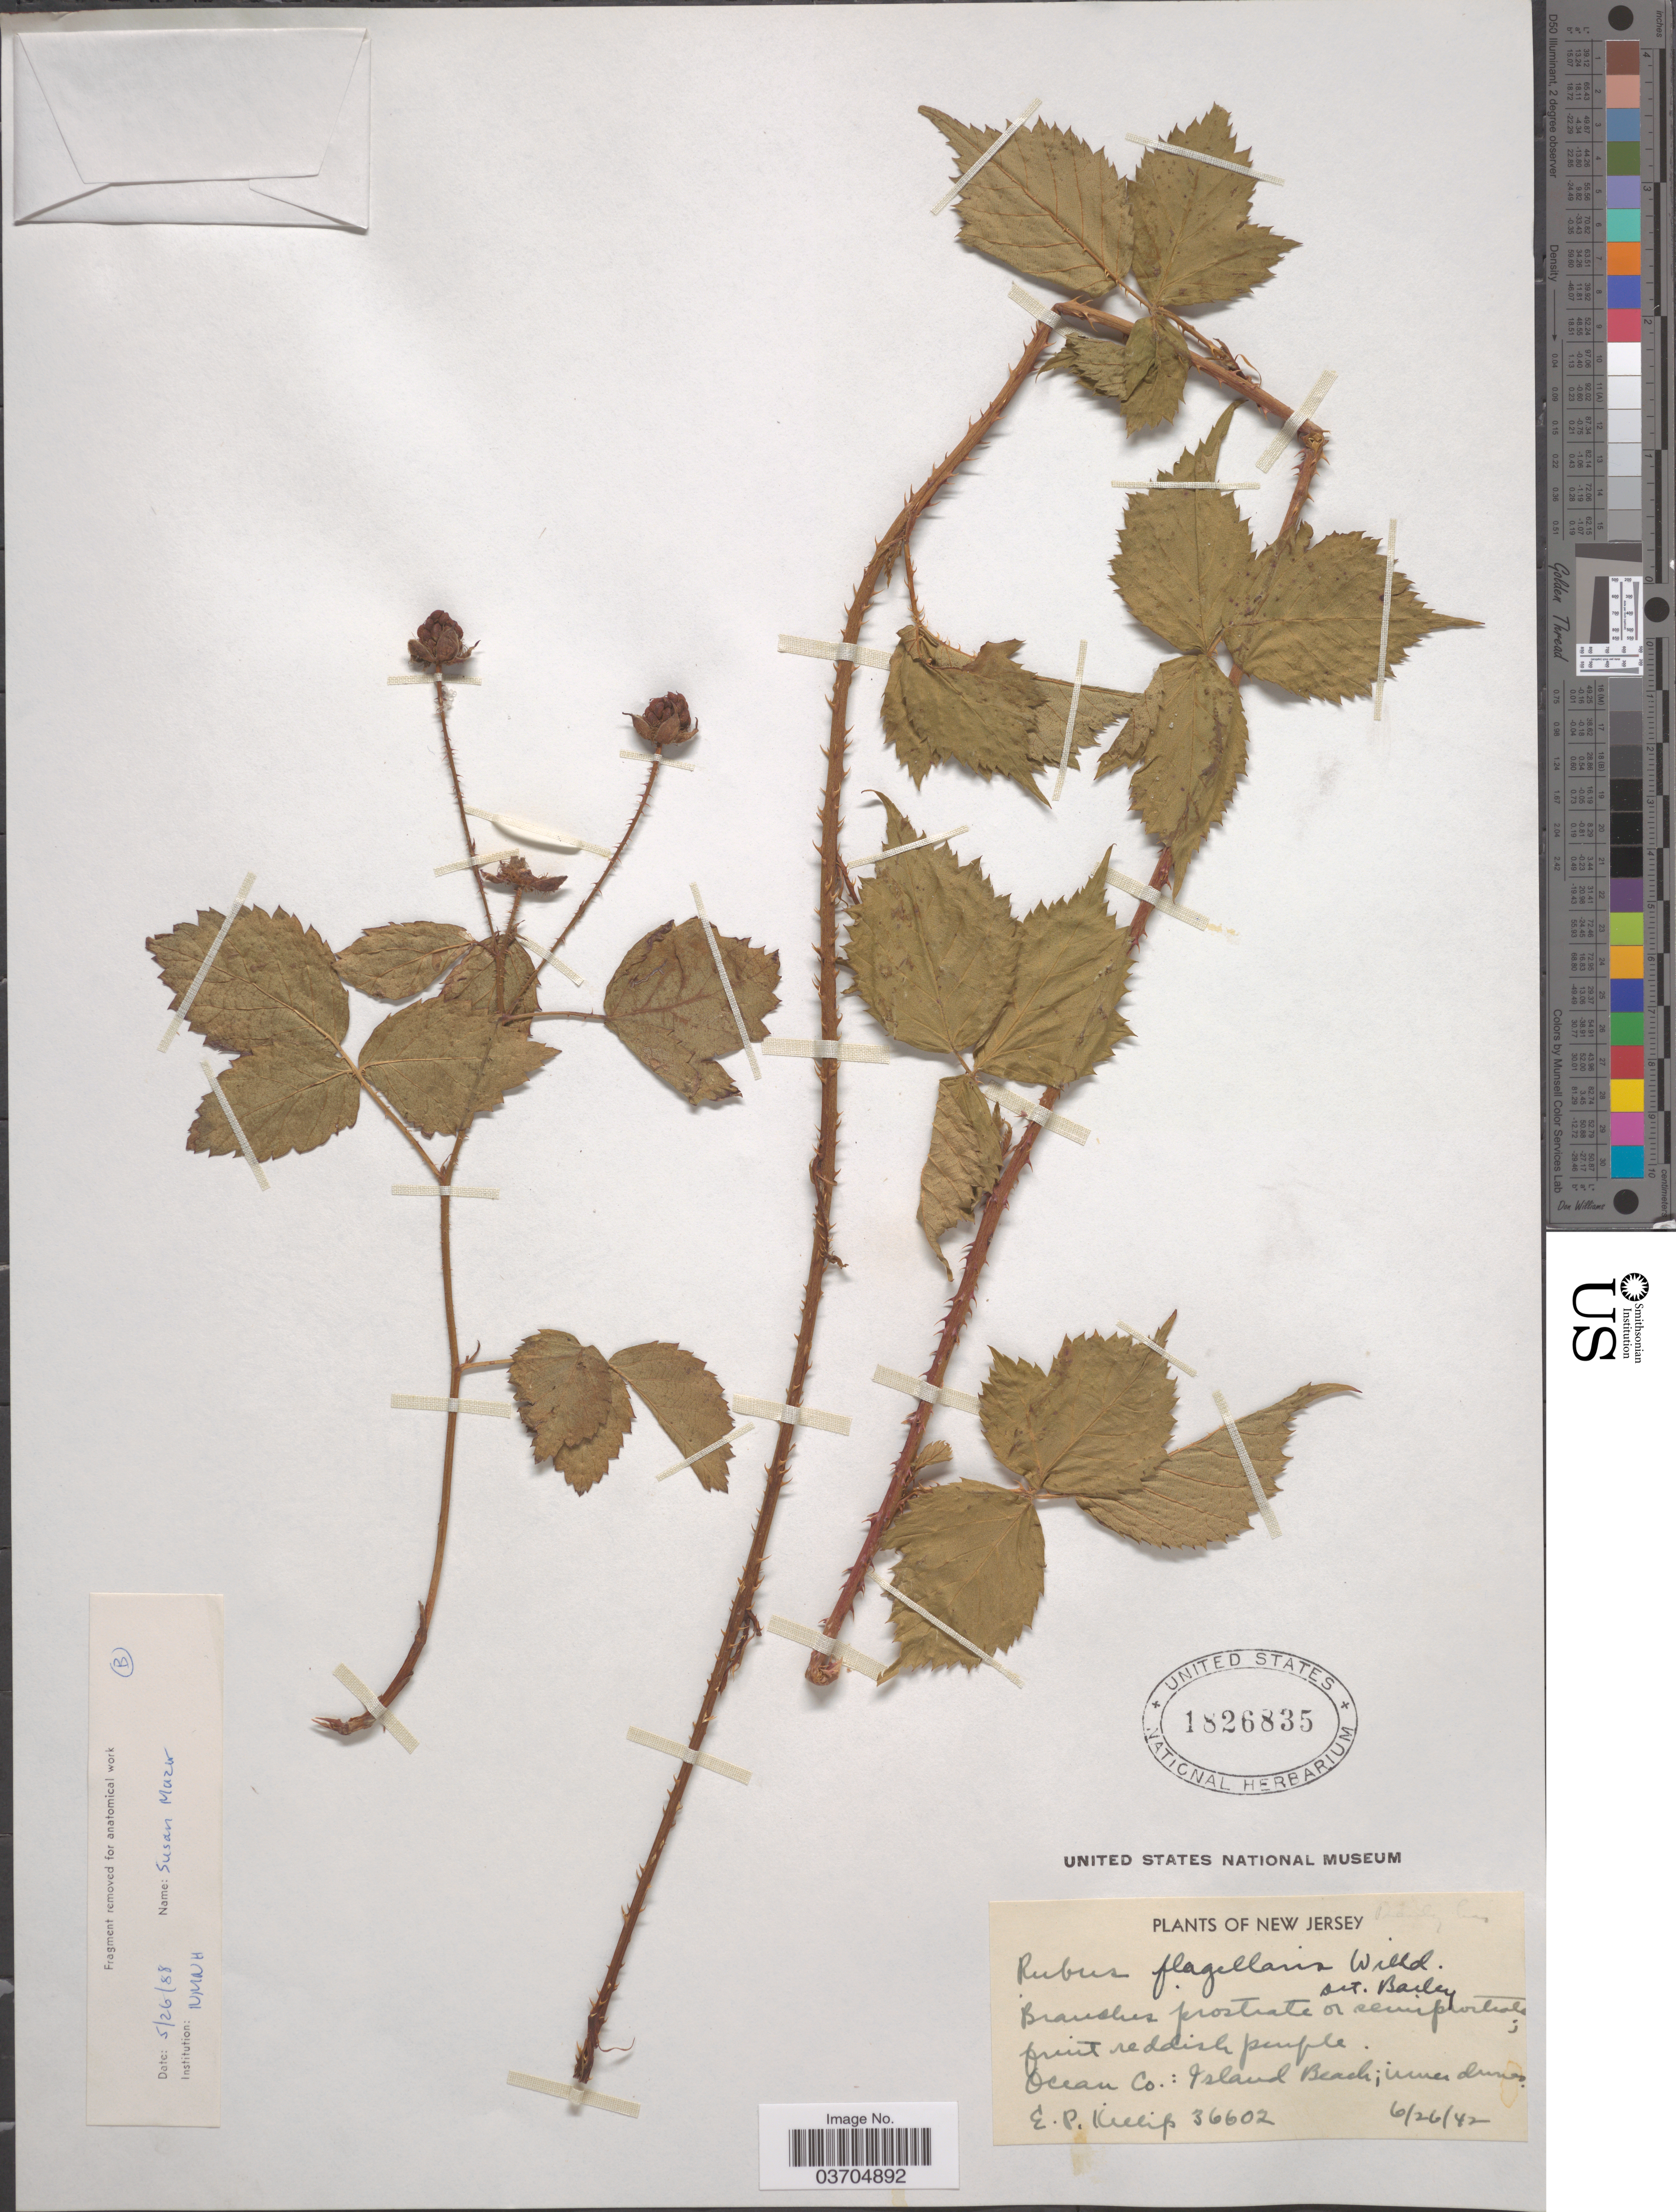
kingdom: Plantae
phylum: Tracheophyta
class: Magnoliopsida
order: Rosales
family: Rosaceae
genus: Rubus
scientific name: Rubus flagellaris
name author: Willd.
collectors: E. P. Killip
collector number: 36602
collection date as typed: Transcribed d/m/y: 26/6/42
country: United States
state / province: New Jersey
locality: Ocean Co.: Island Beach.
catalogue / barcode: US 1826835